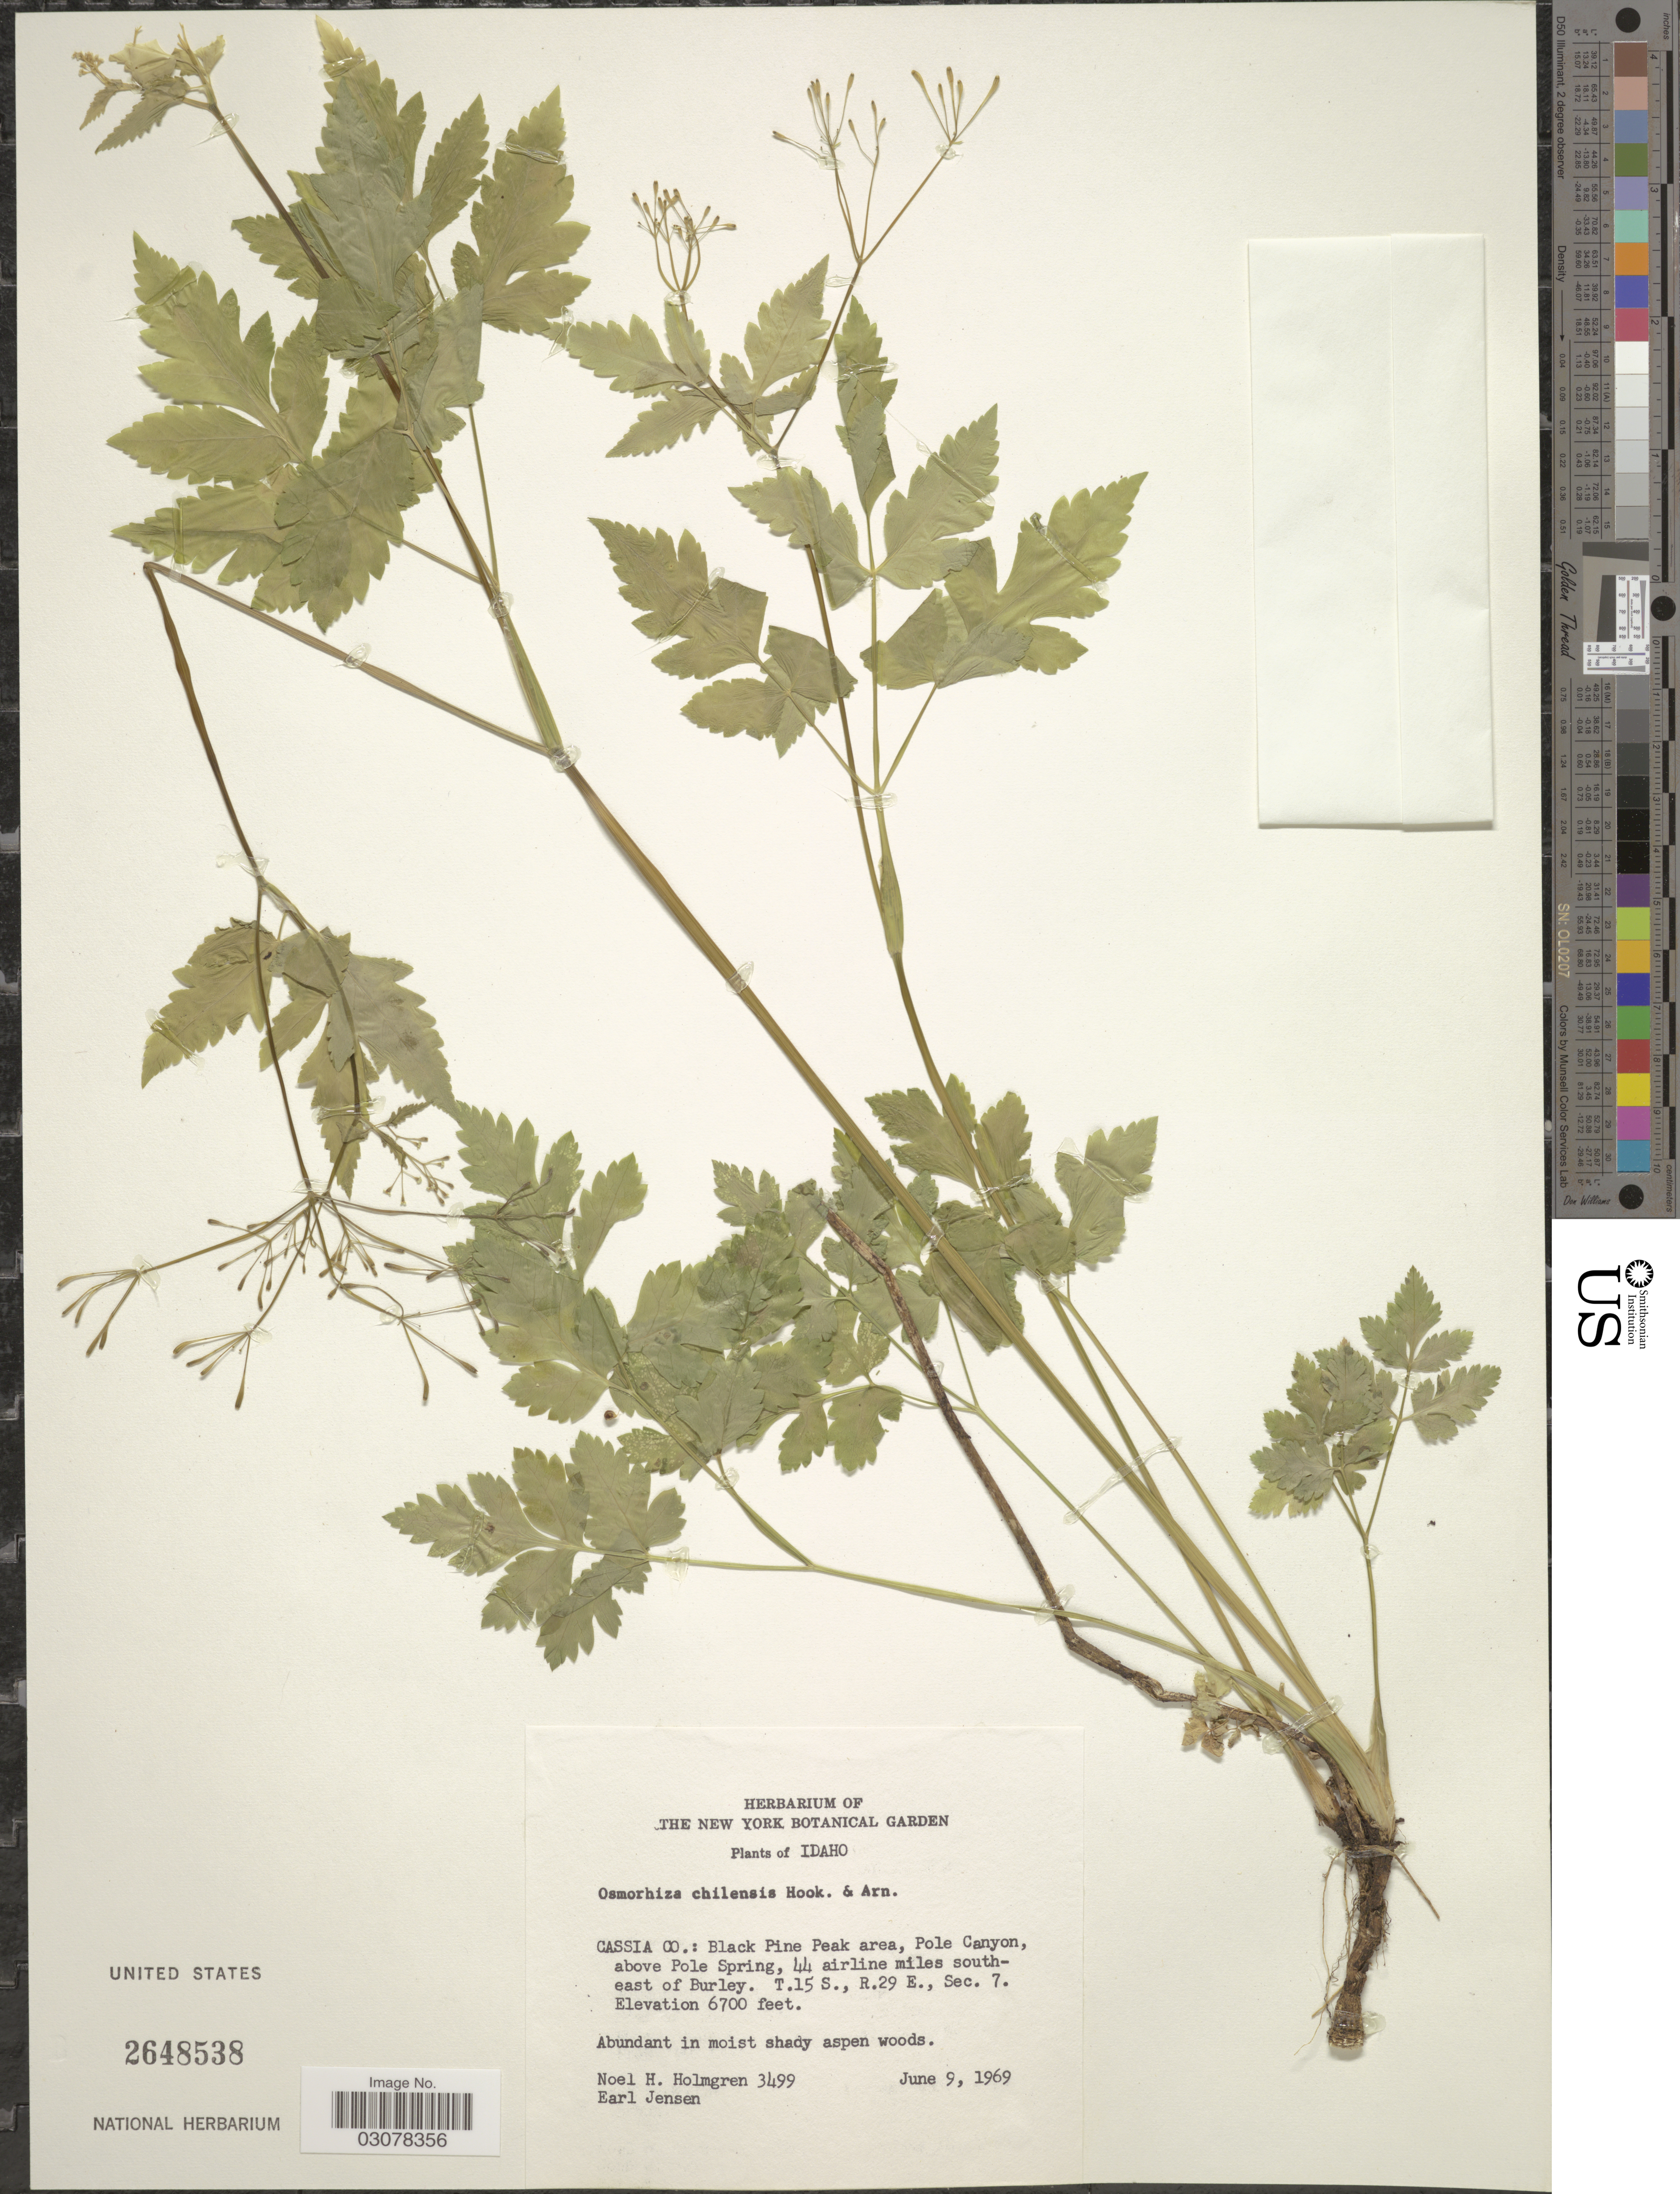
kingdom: Plantae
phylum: Tracheophyta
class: Magnoliopsida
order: Apiales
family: Apiaceae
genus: Osmorhiza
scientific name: Osmorhiza chilensis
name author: Hook. & Arn.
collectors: N. H. Holmgren & E. Jensen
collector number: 3499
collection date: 1969-06-09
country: United States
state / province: Idaho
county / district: Cassia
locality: Black Pine Peak area, Pole Canyon, above Pole Spring, 44 airline miles southeast of Burley. T.15 S., R.29 E., Sec. 7.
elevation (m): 2042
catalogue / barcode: US 2648538